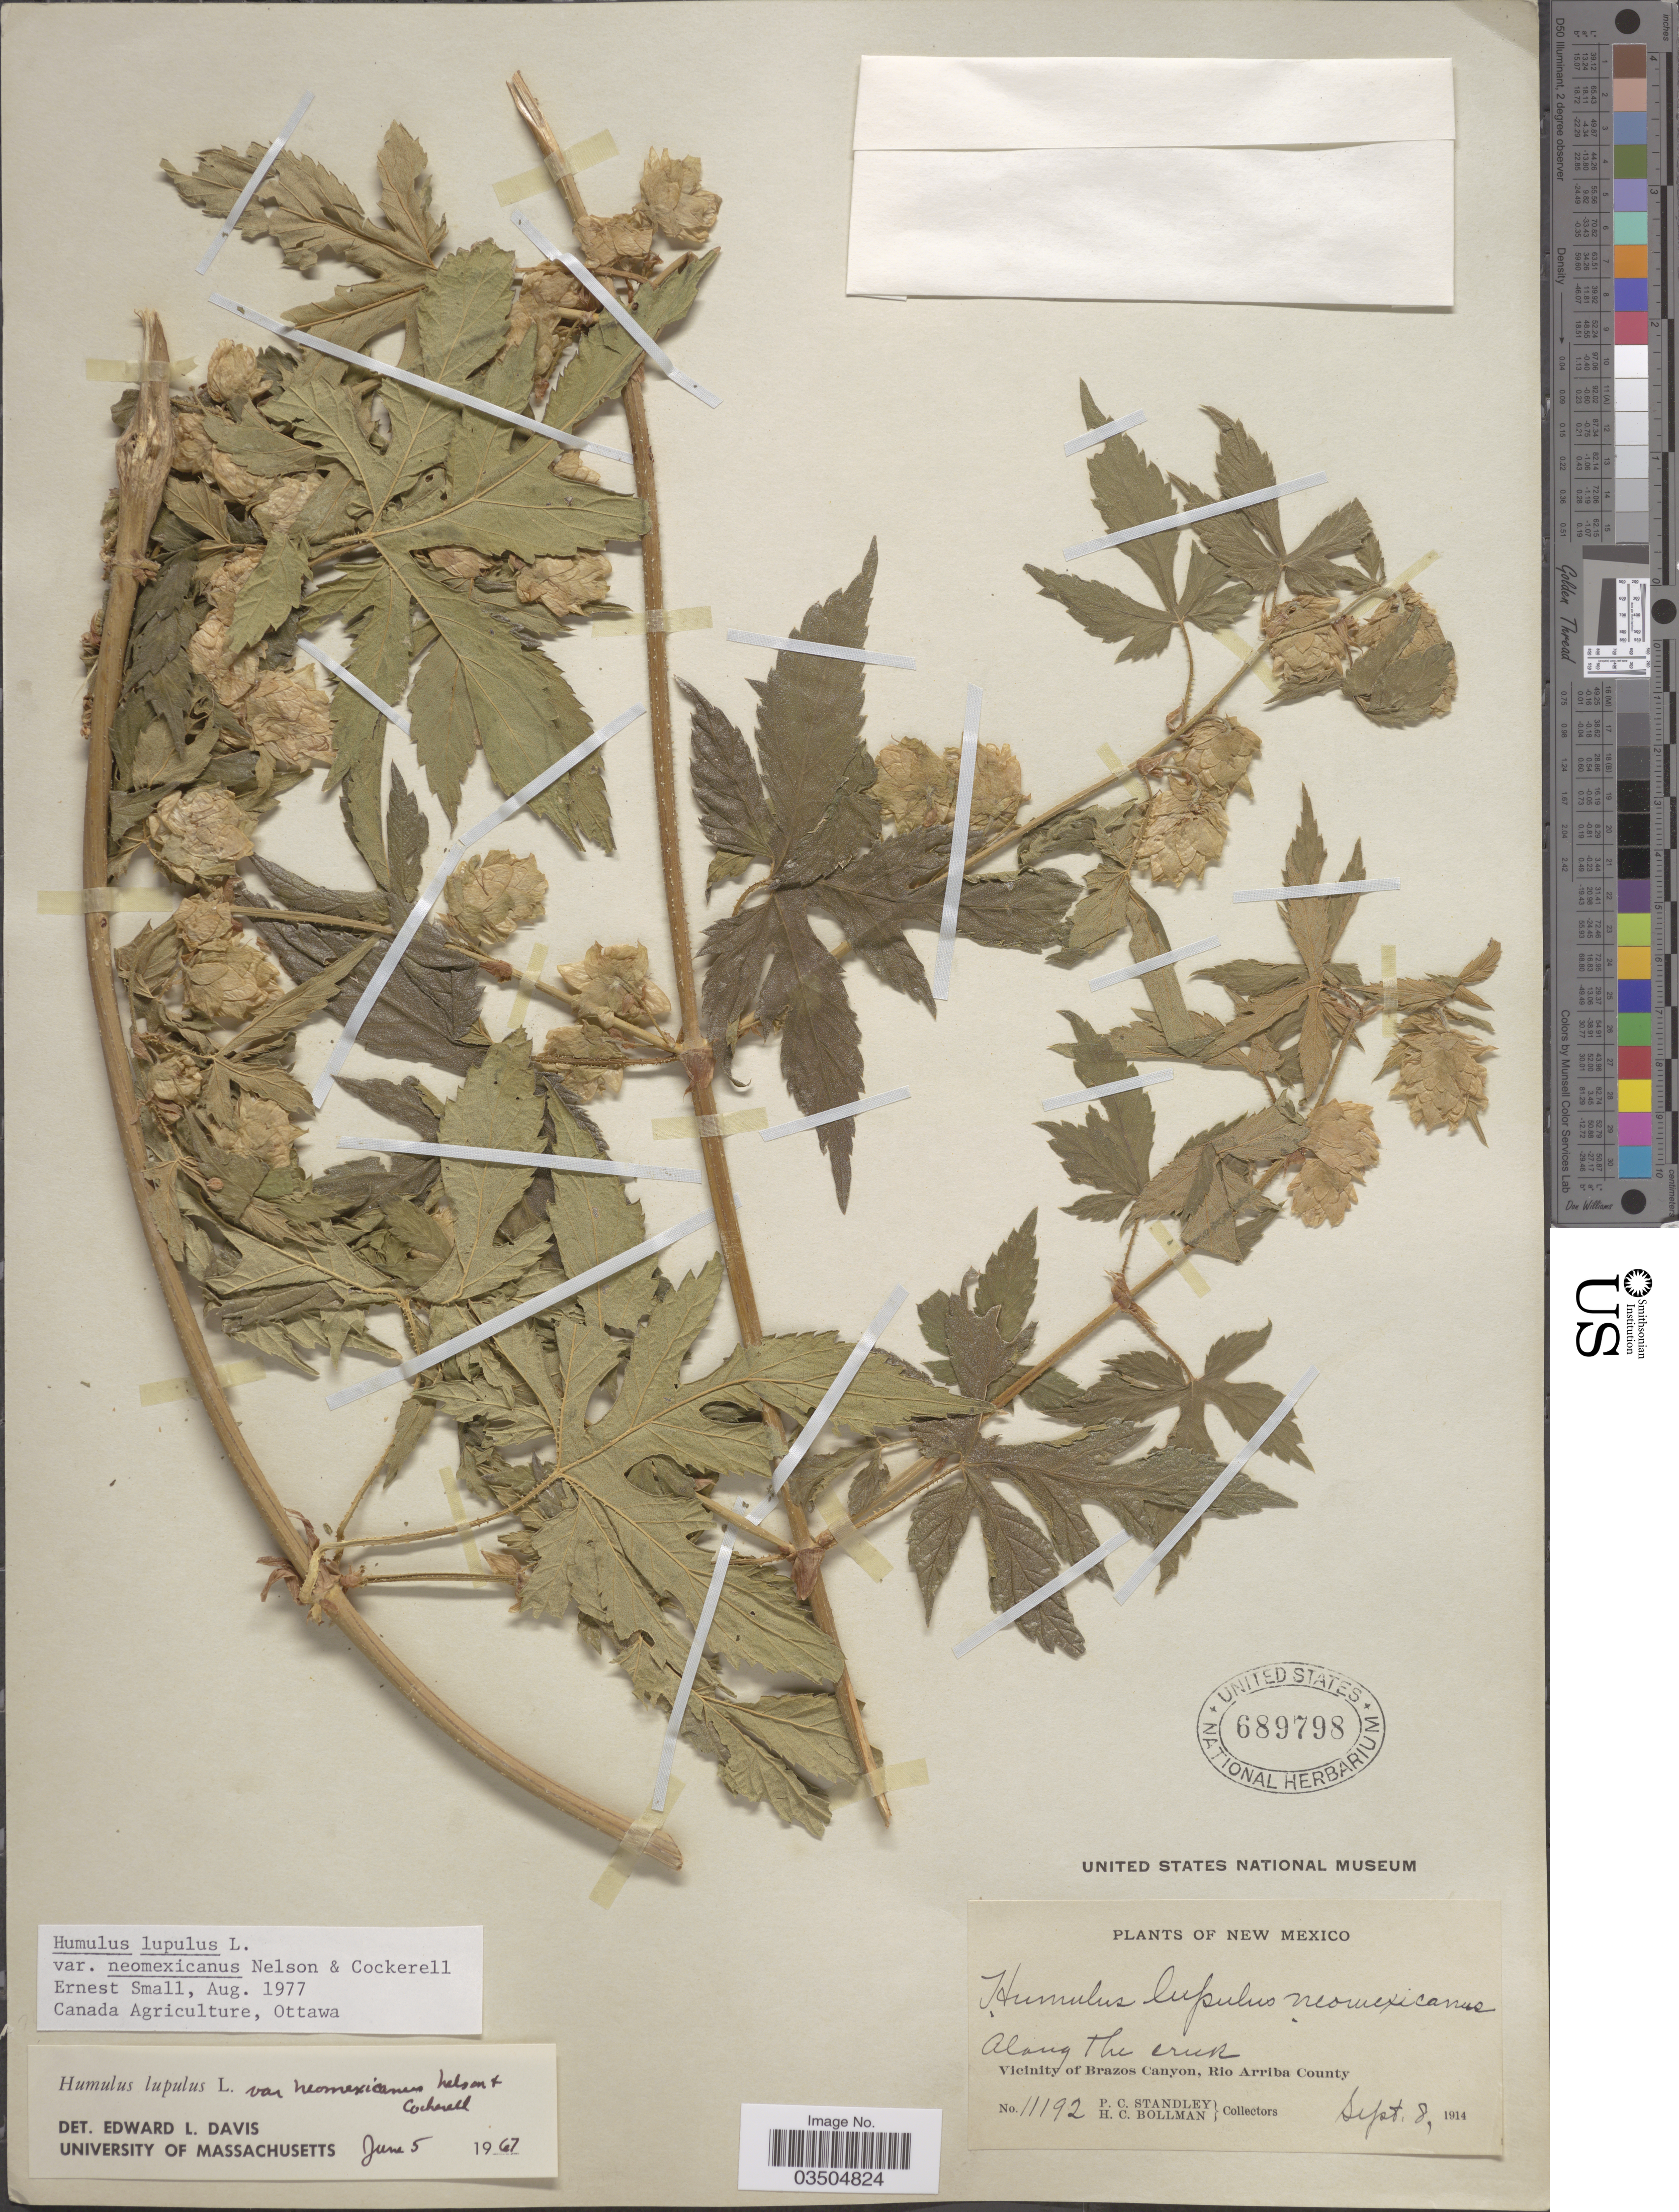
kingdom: Plantae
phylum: Tracheophyta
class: Magnoliopsida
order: Rosales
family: Cannabaceae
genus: Humulus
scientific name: Humulus neomexicanus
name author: (A. Nelson & Cockerell) Rydb.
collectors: P. C. Standley & H. C. Bollman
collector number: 11192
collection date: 1914-09-08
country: United States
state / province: New Mexico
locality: Along the creek. Vicinity of Brazos Canyon Rio Arriba County.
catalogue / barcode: US 689798